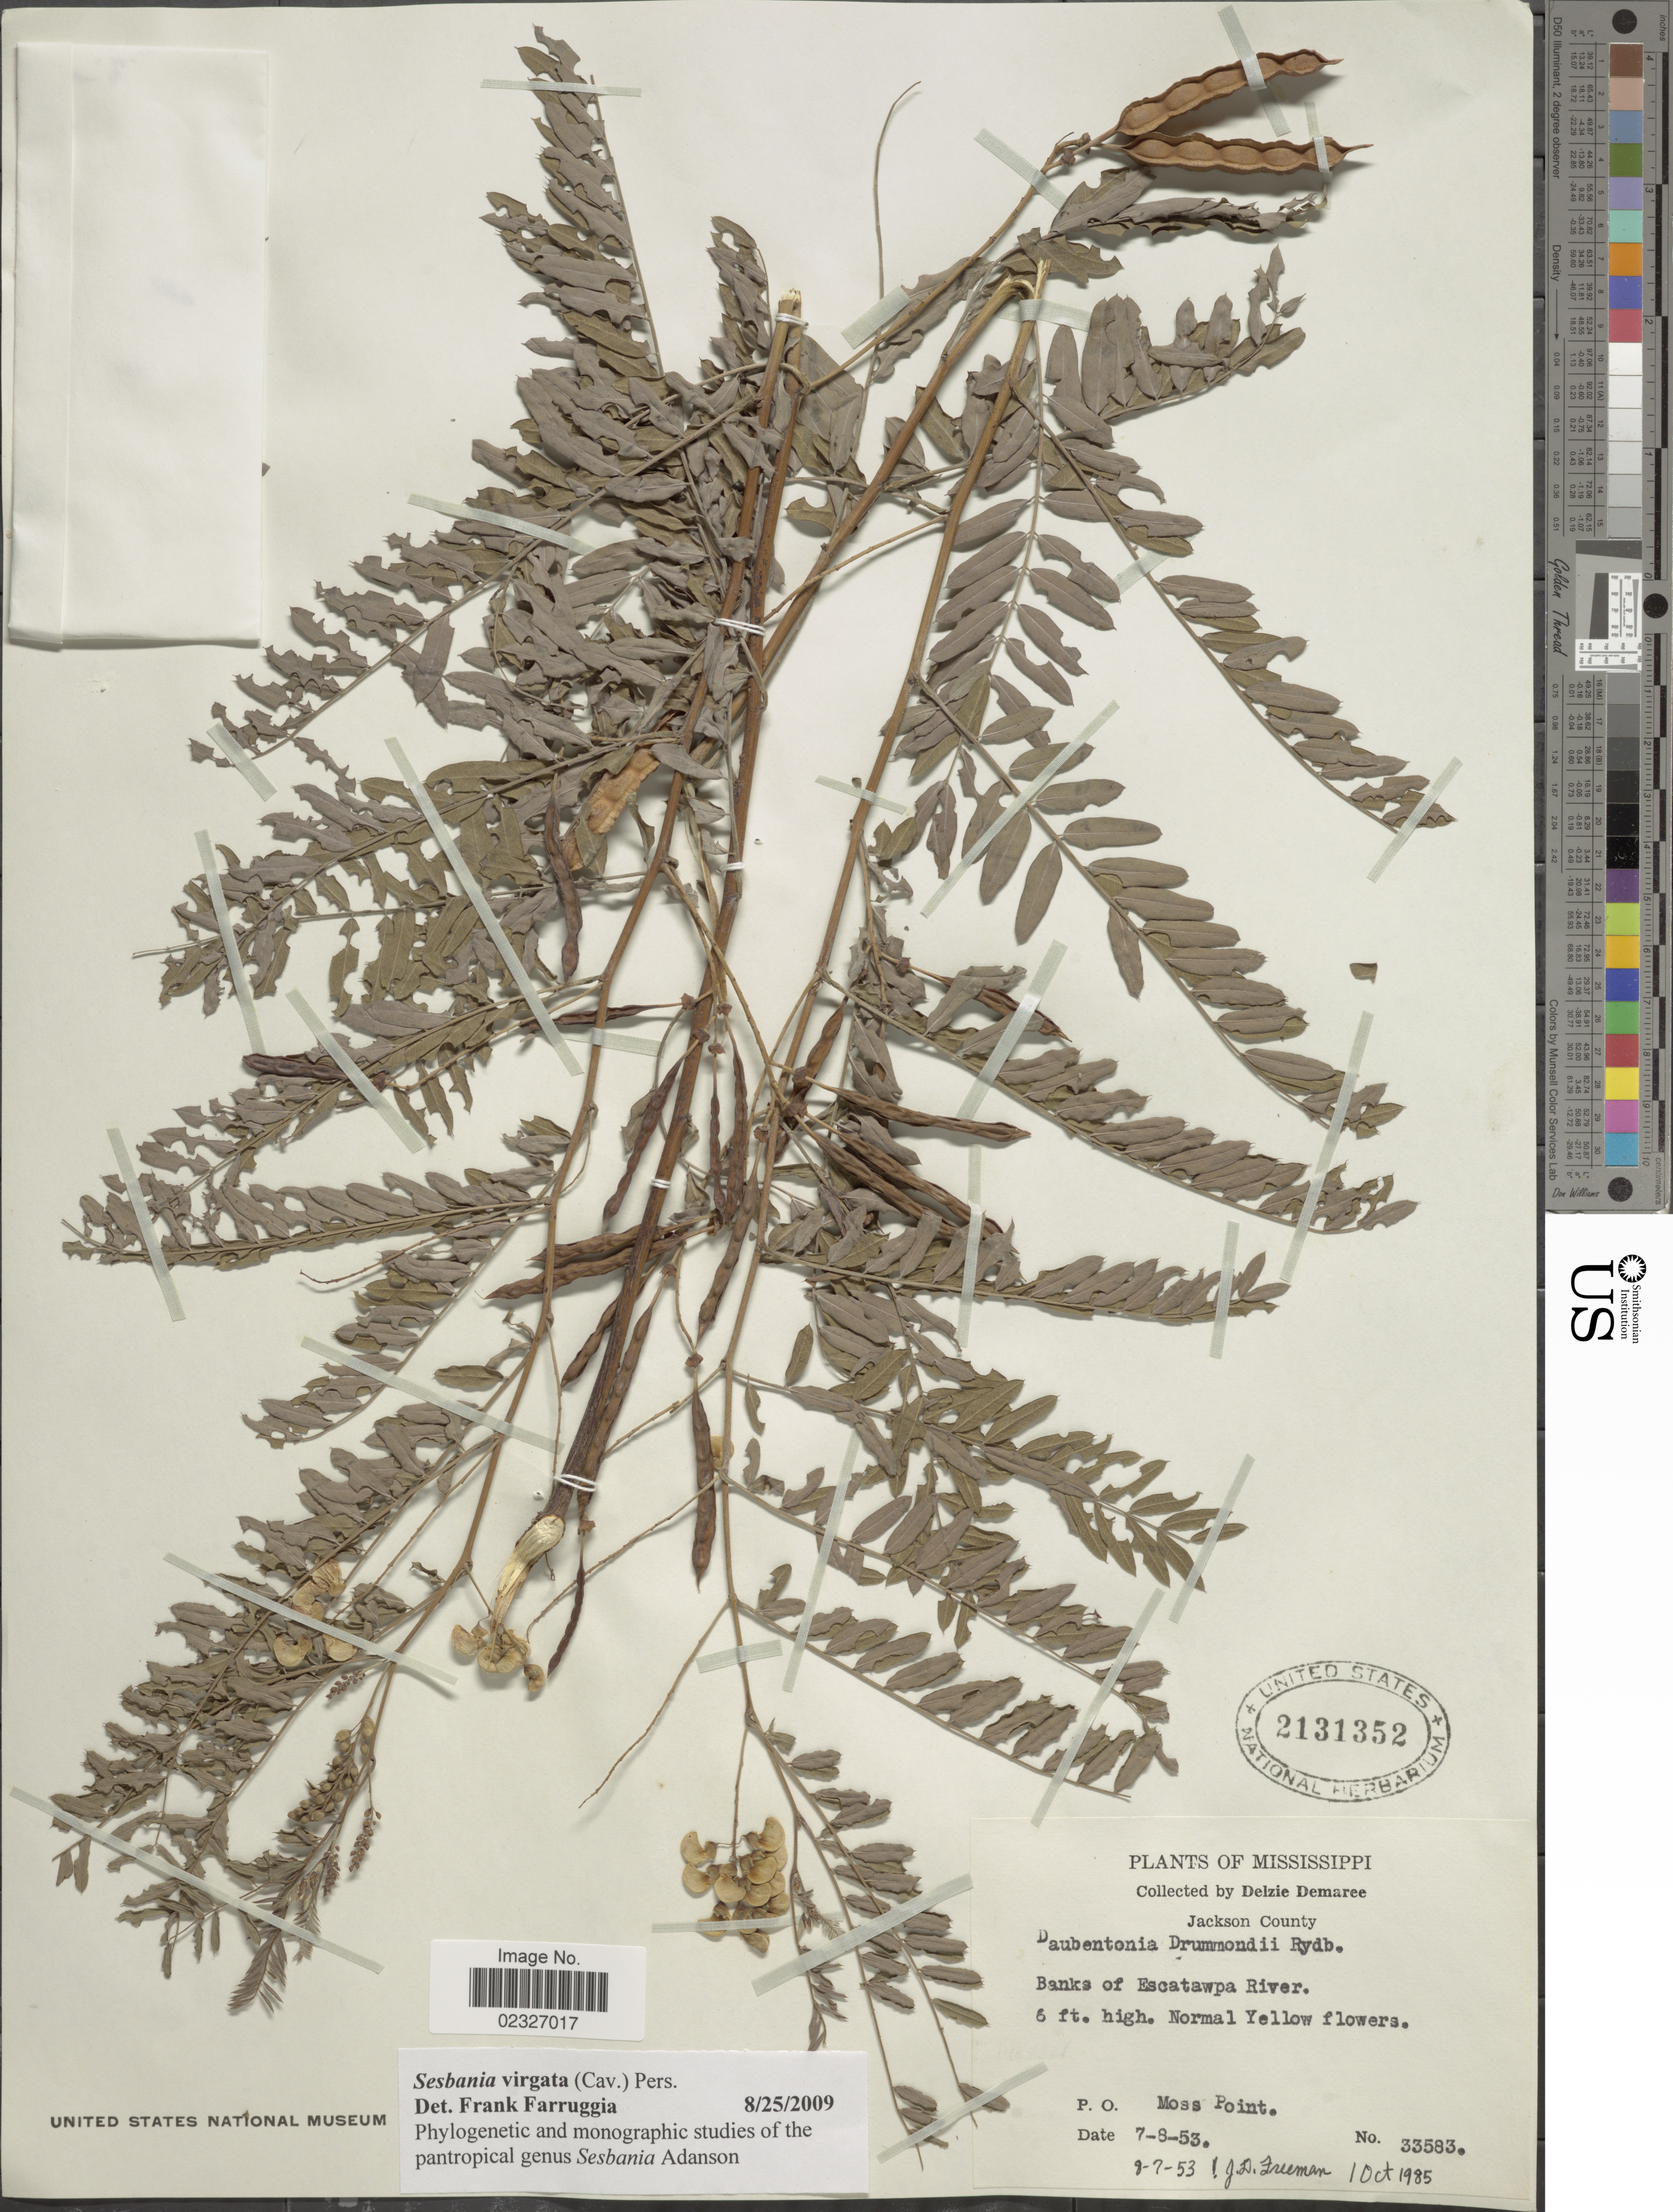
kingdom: Plantae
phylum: Tracheophyta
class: Magnoliopsida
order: Fabales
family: Fabaceae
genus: Sesbania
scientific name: Sesbania virgata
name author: (Cav.) Pers.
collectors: D. Demaree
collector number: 33583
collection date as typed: Transcribed d/m/y: 8/7/53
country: United States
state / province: Mississippi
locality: Jackson County, Banks of Escatawpa River. Moss Point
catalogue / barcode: US 2131352